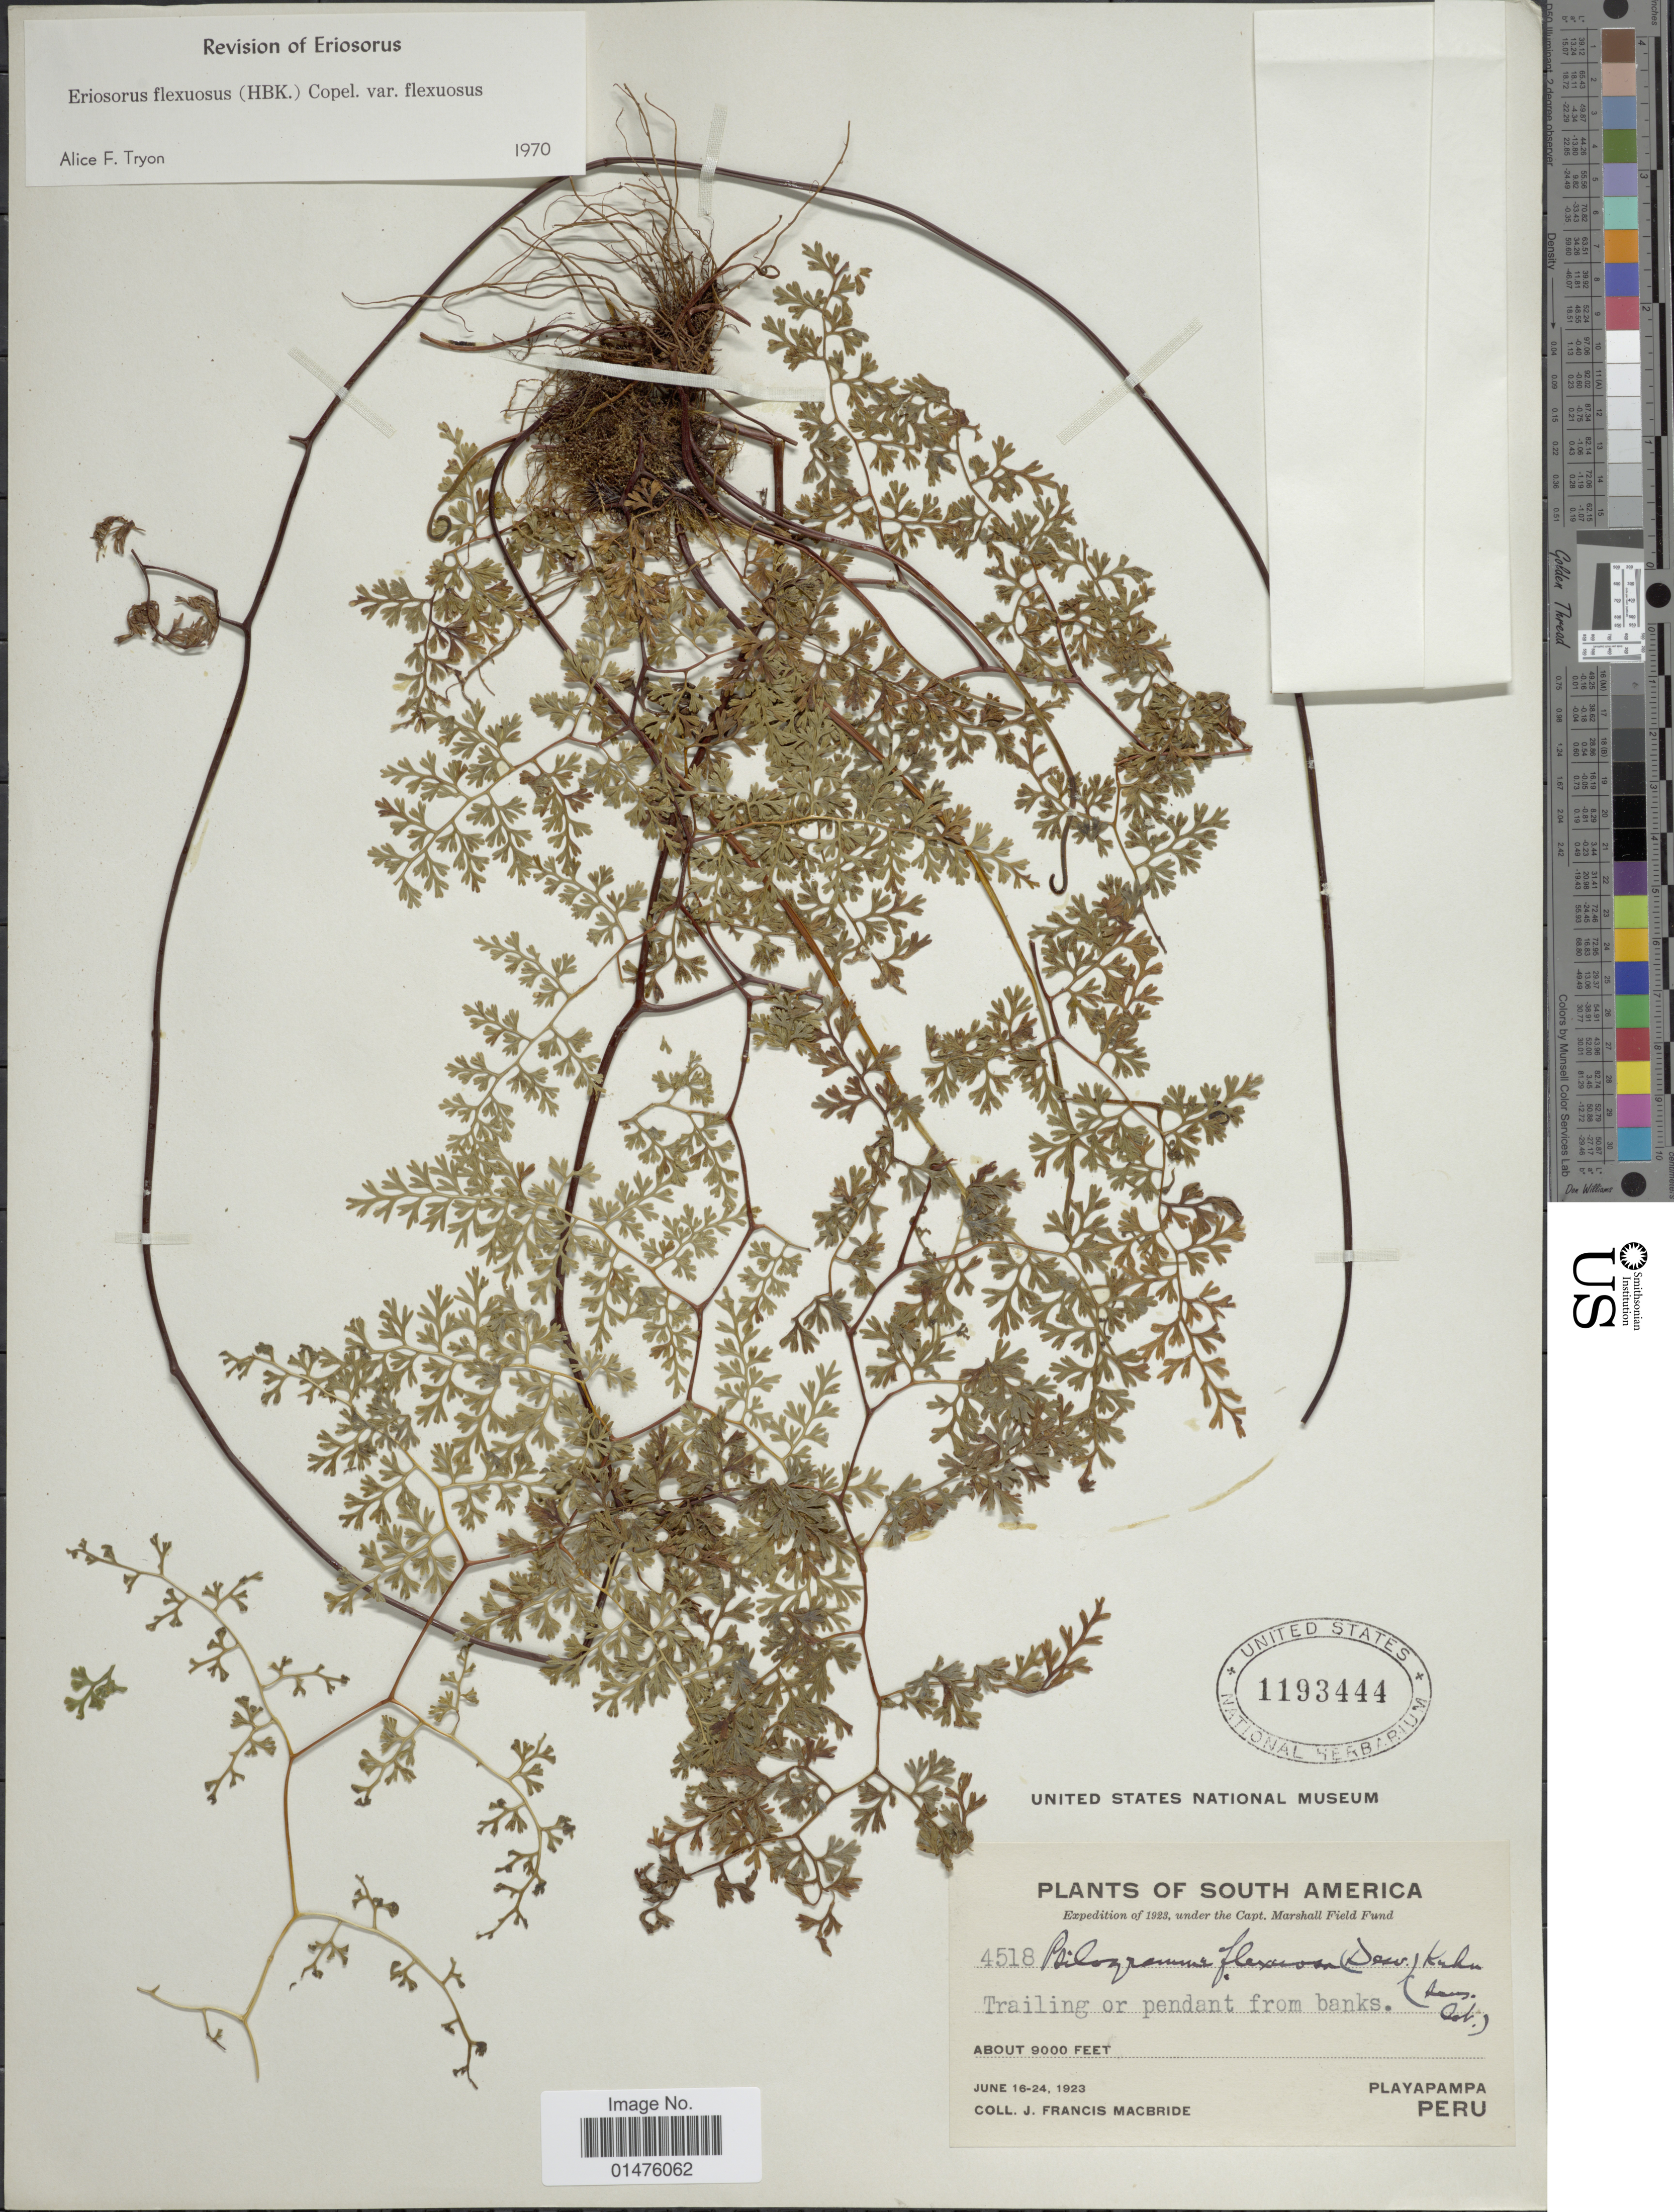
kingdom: Plantae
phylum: Tracheophyta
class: Polypodiopsida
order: Polypodiales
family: Pteridaceae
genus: Jamesonia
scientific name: Jamesonia flexuosa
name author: (Humb. & Bonpl.) Christenh.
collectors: J. F. Macbride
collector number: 4518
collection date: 1923-06-16/1923-06-24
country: Peru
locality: Playapampa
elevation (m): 2743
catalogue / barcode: US 1193444